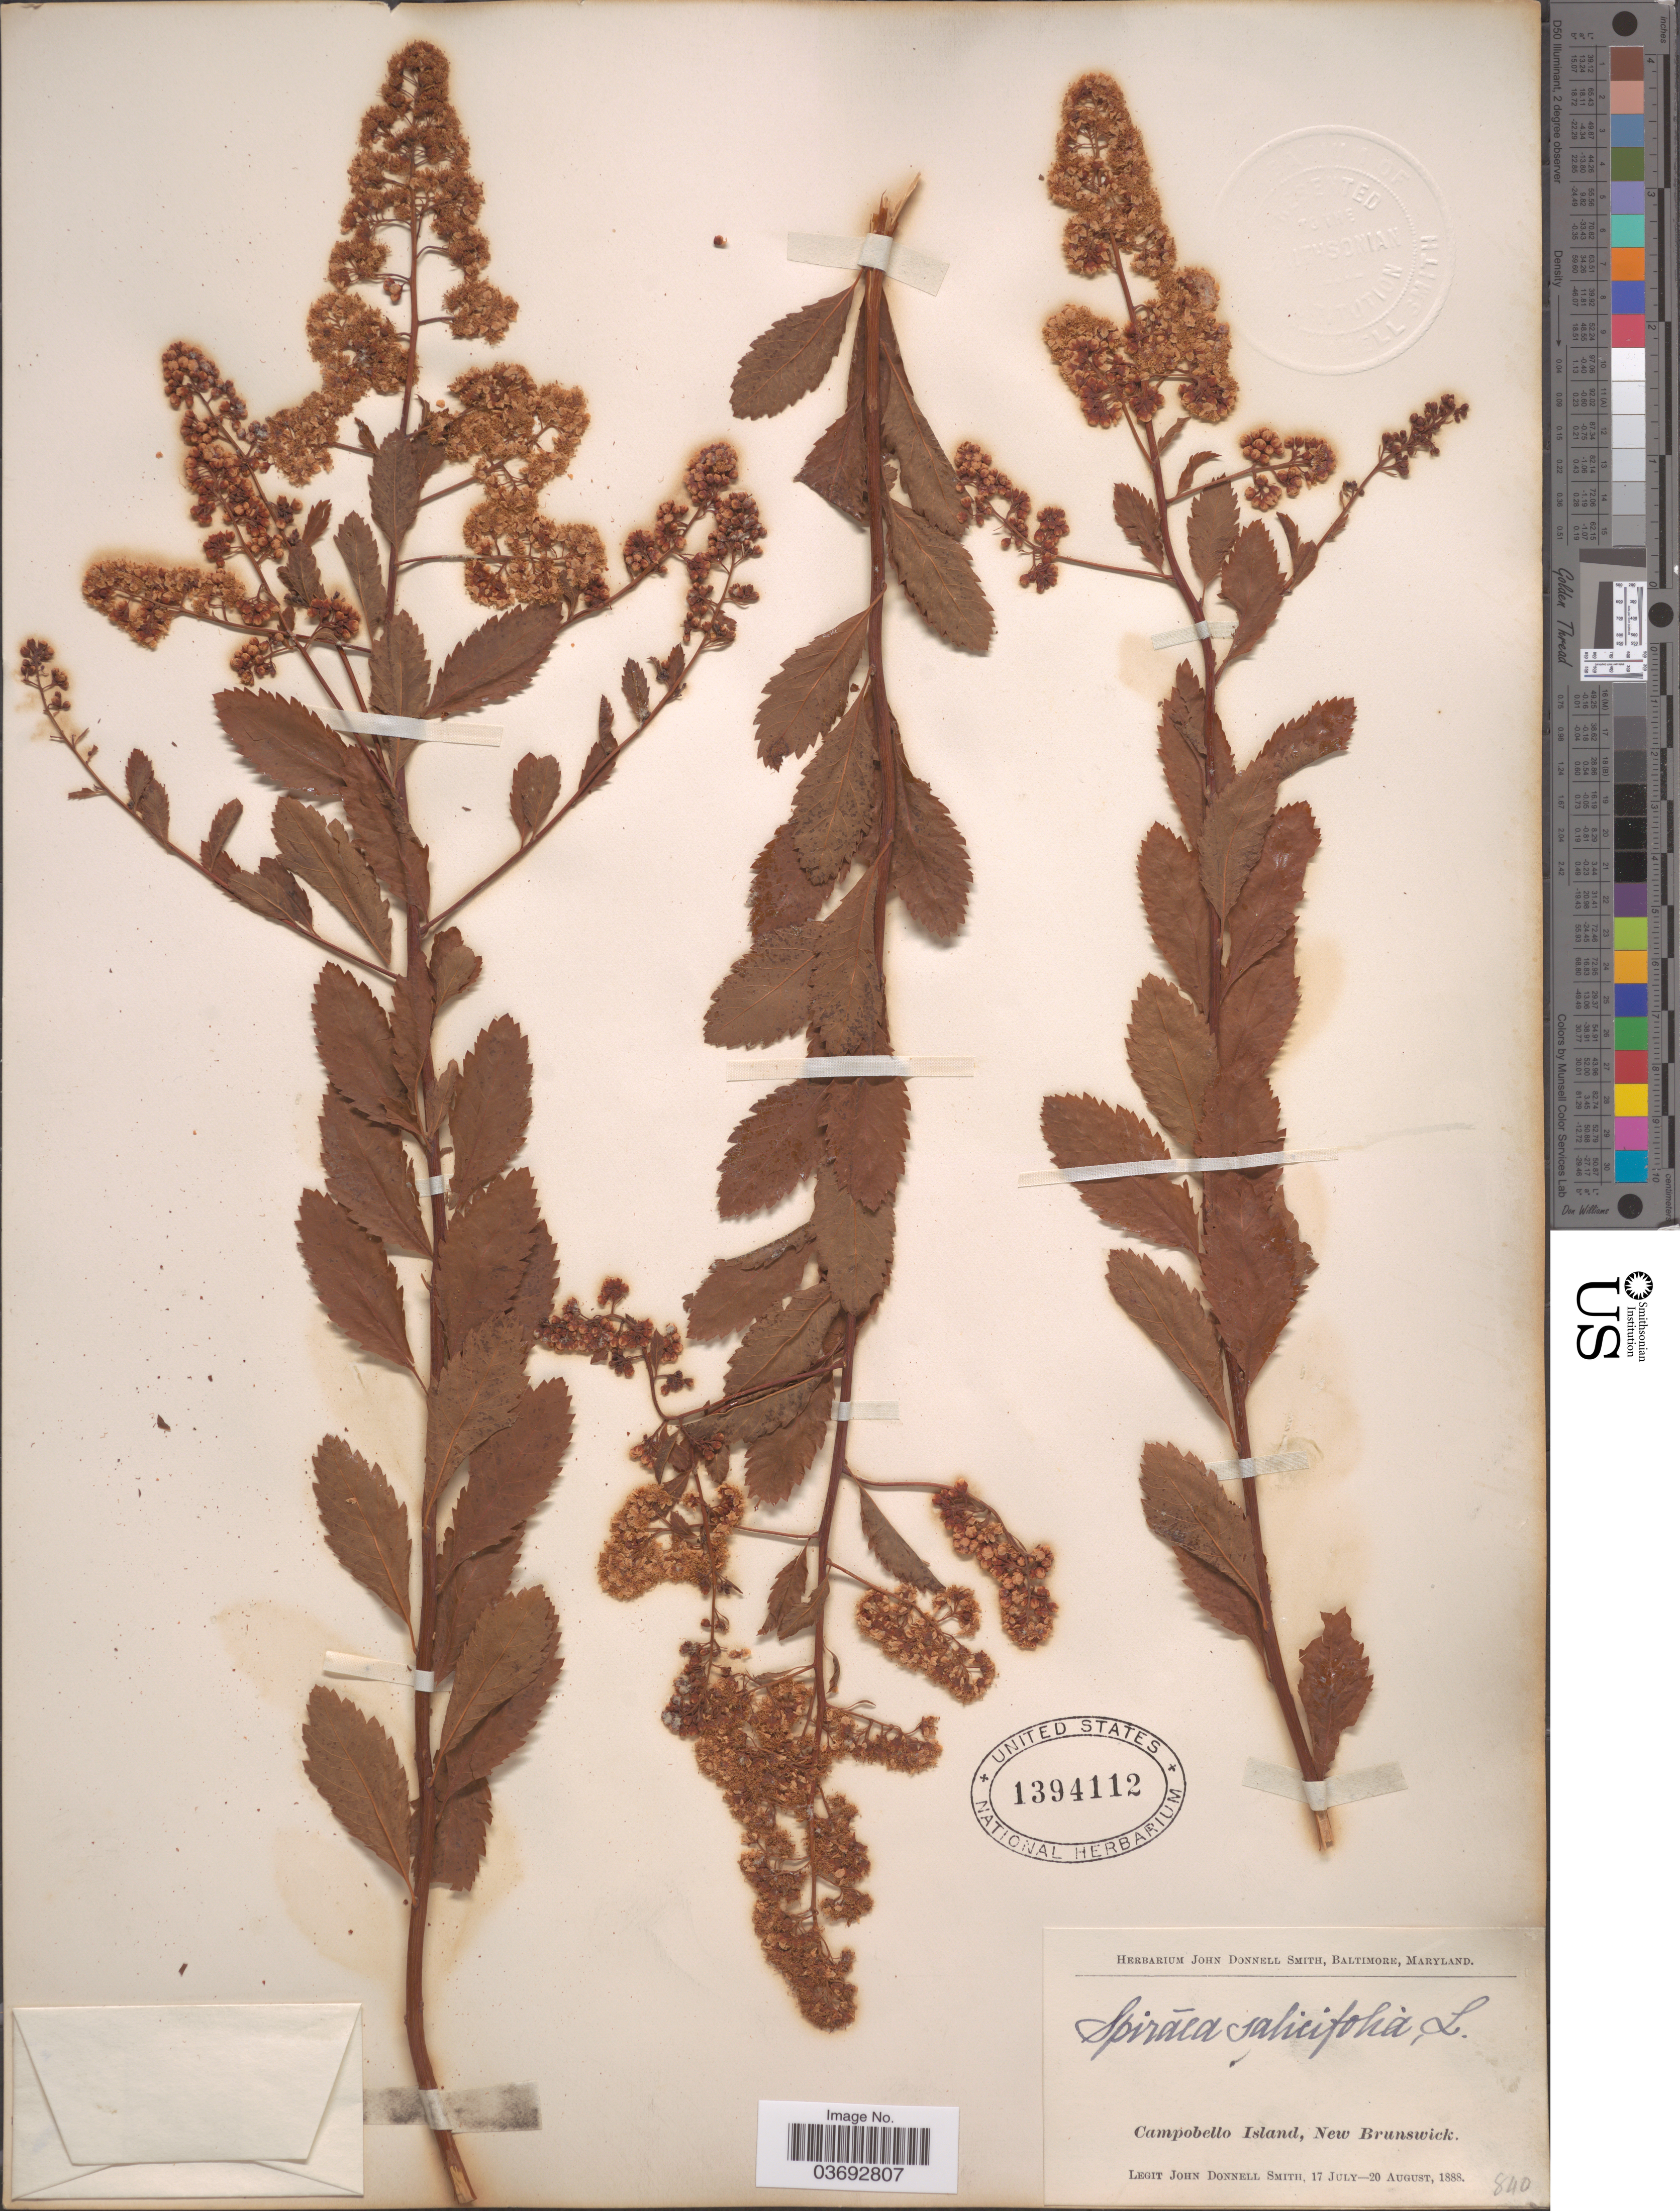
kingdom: Plantae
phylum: Tracheophyta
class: Magnoliopsida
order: Rosales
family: Rosaceae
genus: Spiraea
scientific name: Spiraea salicifolia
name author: L.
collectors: J. Donnell Smith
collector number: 840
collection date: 1888-07-17/1888-08-20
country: Canada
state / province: New Brunswick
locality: Campobello Island.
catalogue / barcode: US 1394112